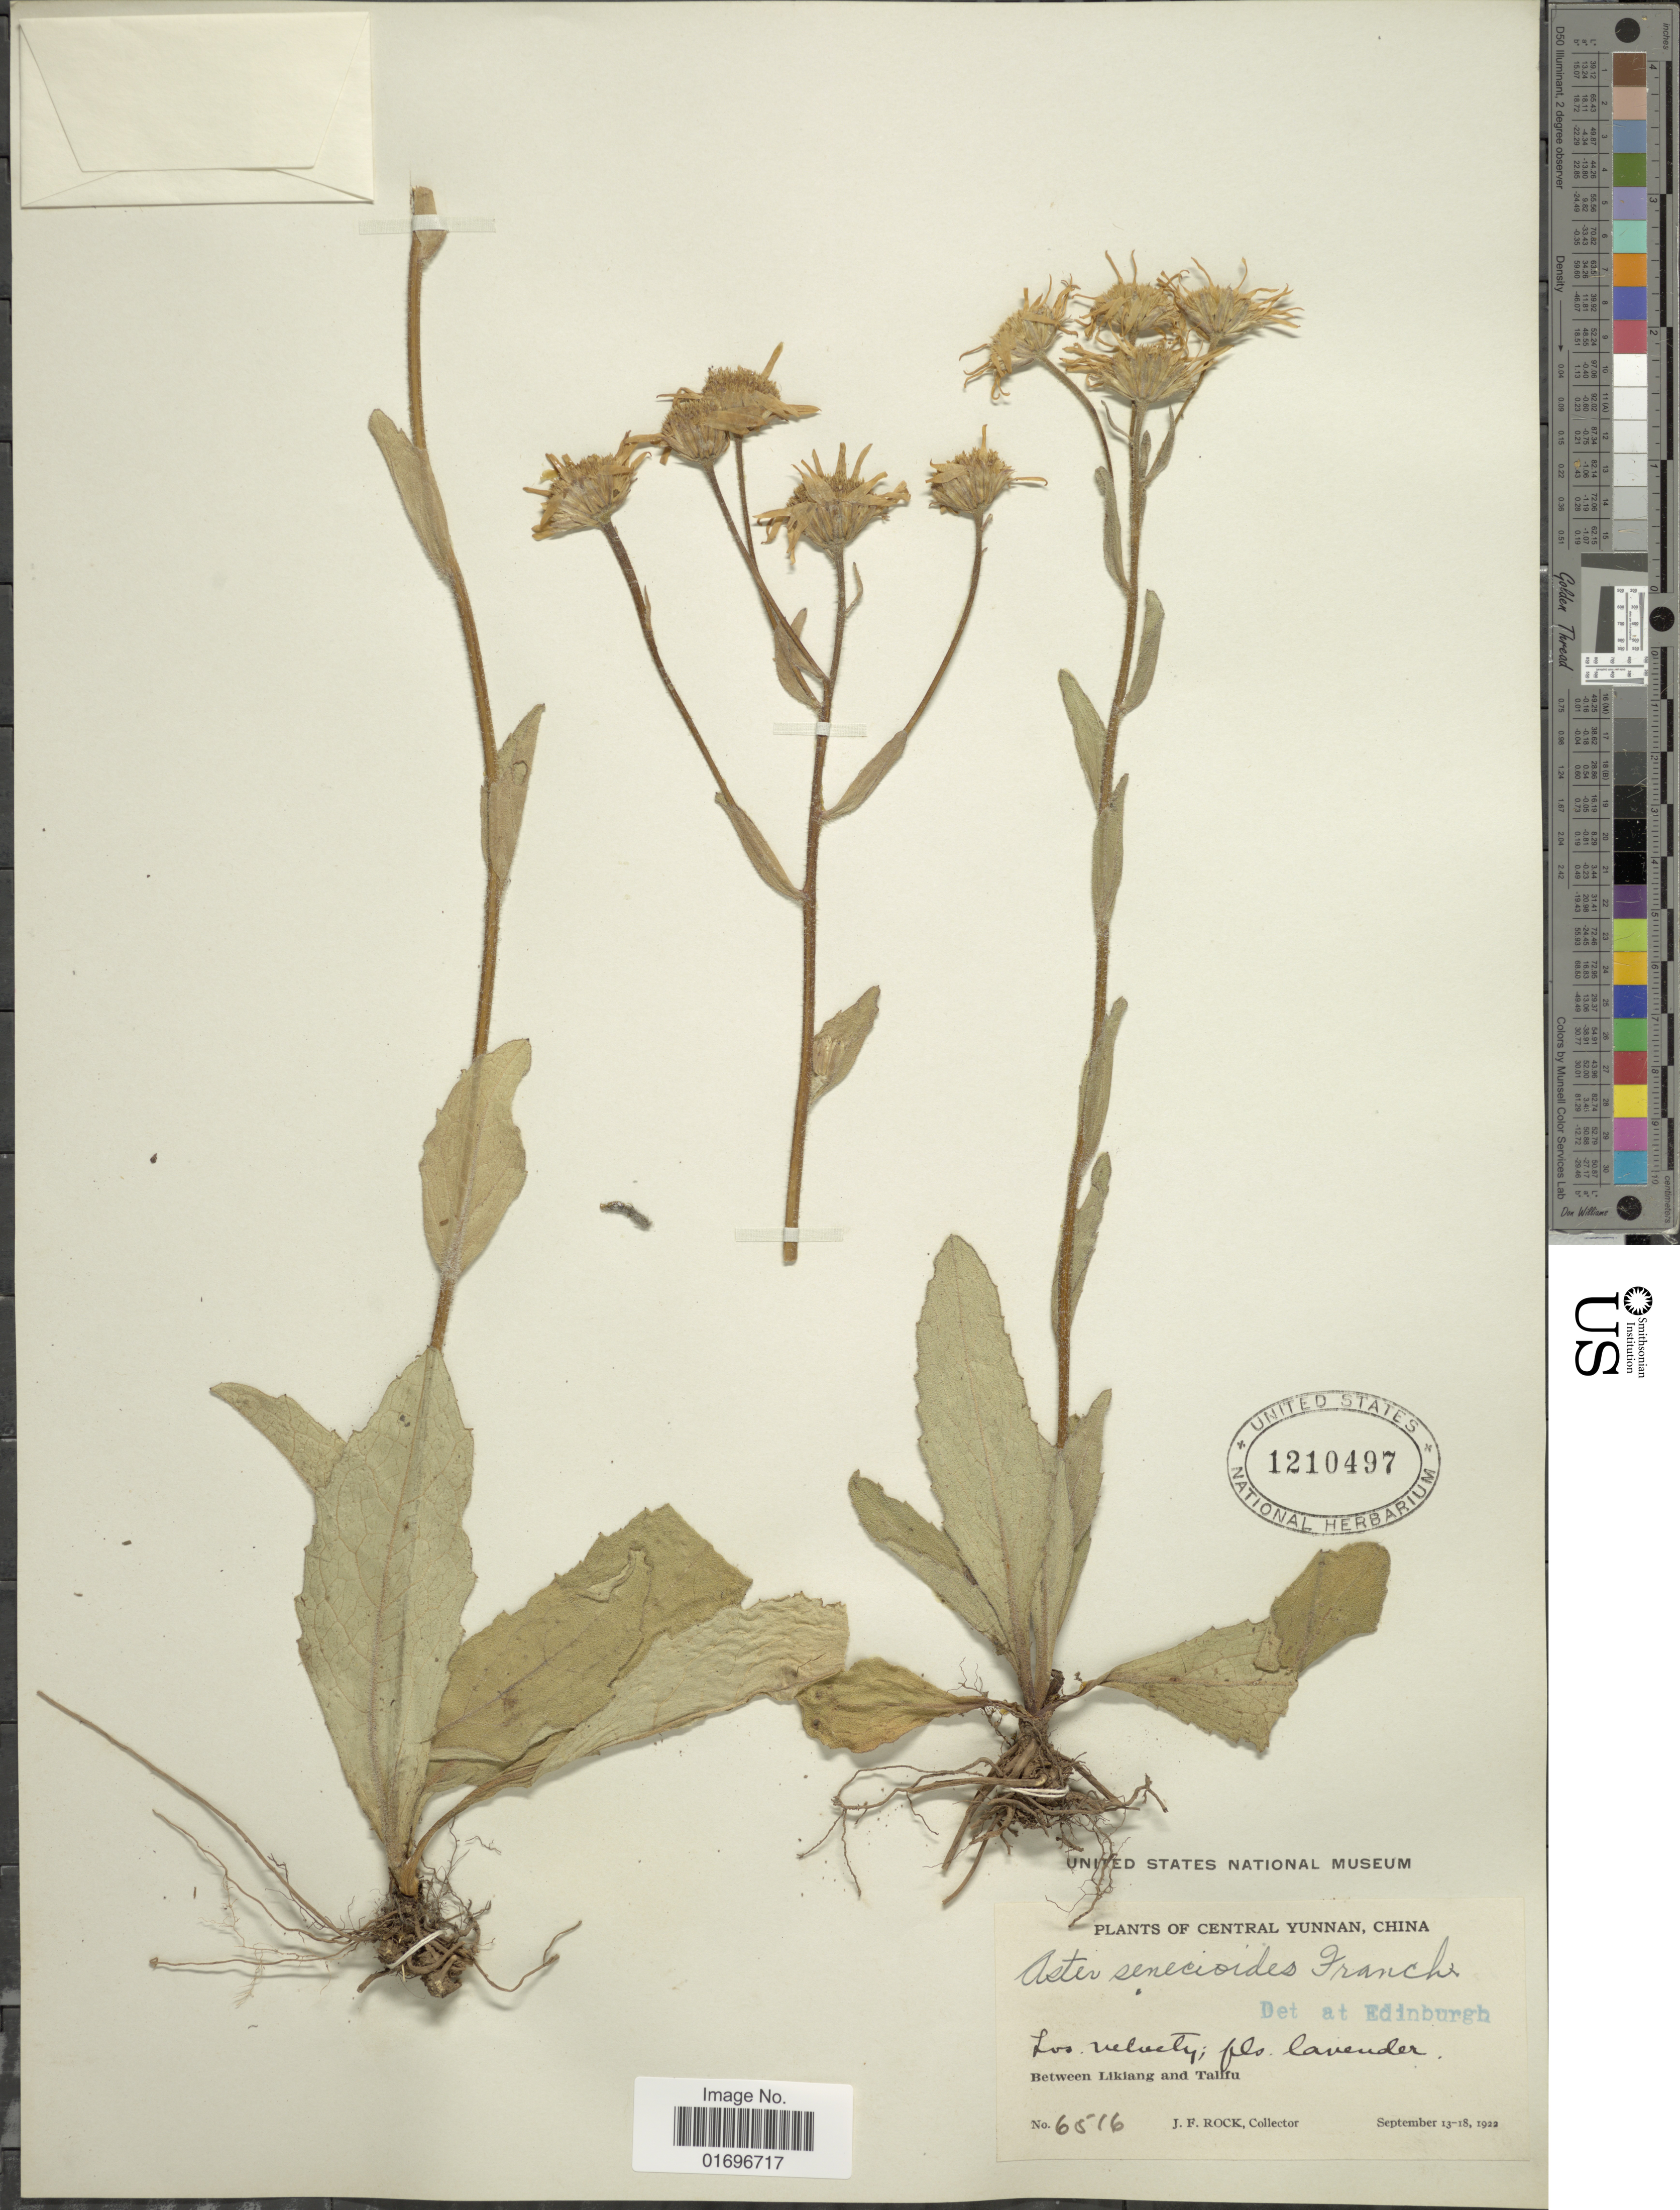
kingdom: Plantae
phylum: Tracheophyta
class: Magnoliopsida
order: Asterales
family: Asteraceae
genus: Aster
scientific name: Aster senecioides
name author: Franch.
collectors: J. Rock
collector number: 6516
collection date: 1922-09-13/1922-09-18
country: China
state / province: Yunnan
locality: Central Yunnan, China. Between Likiang and Talifu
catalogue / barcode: US 1210497